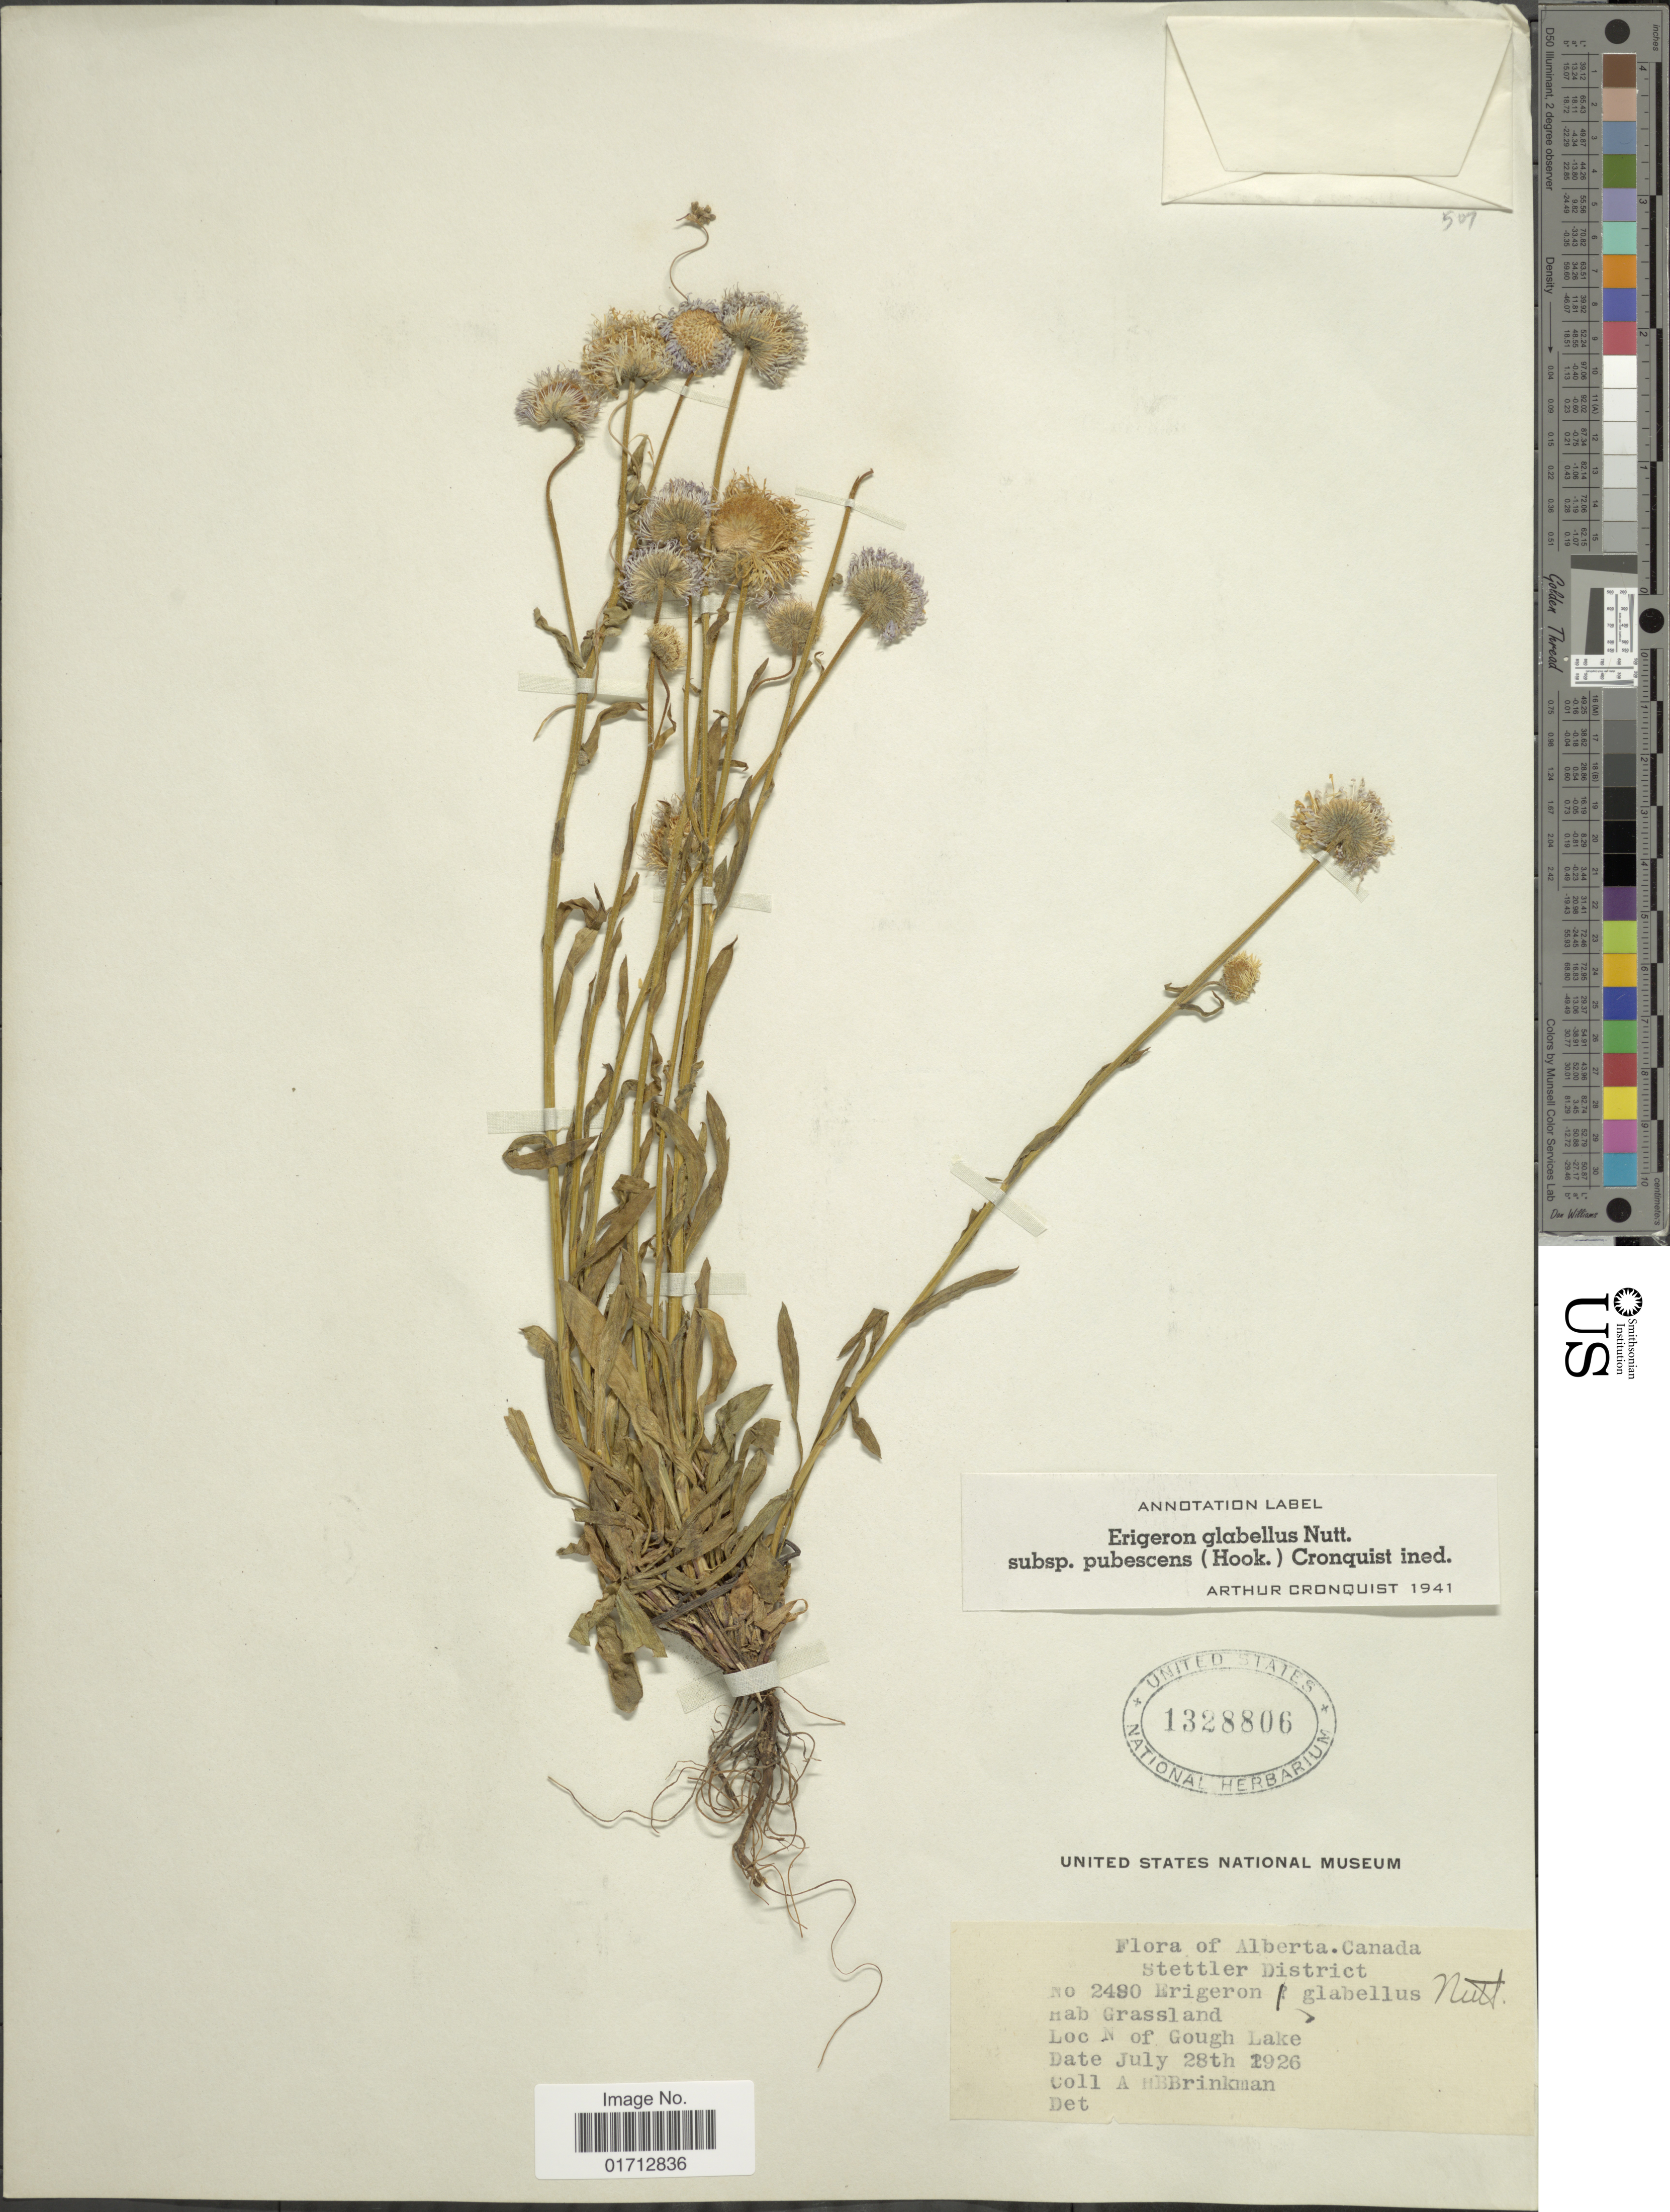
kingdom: Plantae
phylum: Tracheophyta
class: Magnoliopsida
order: Asterales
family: Asteraceae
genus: Erigeron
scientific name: Erigeron glabellus subsp. pubescens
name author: (Hook.) Cronq.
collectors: A. Brinkman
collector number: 2480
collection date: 1926-07-28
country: Canada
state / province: Alberta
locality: Stettler District, N of Gough Lake.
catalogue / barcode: US 1328806